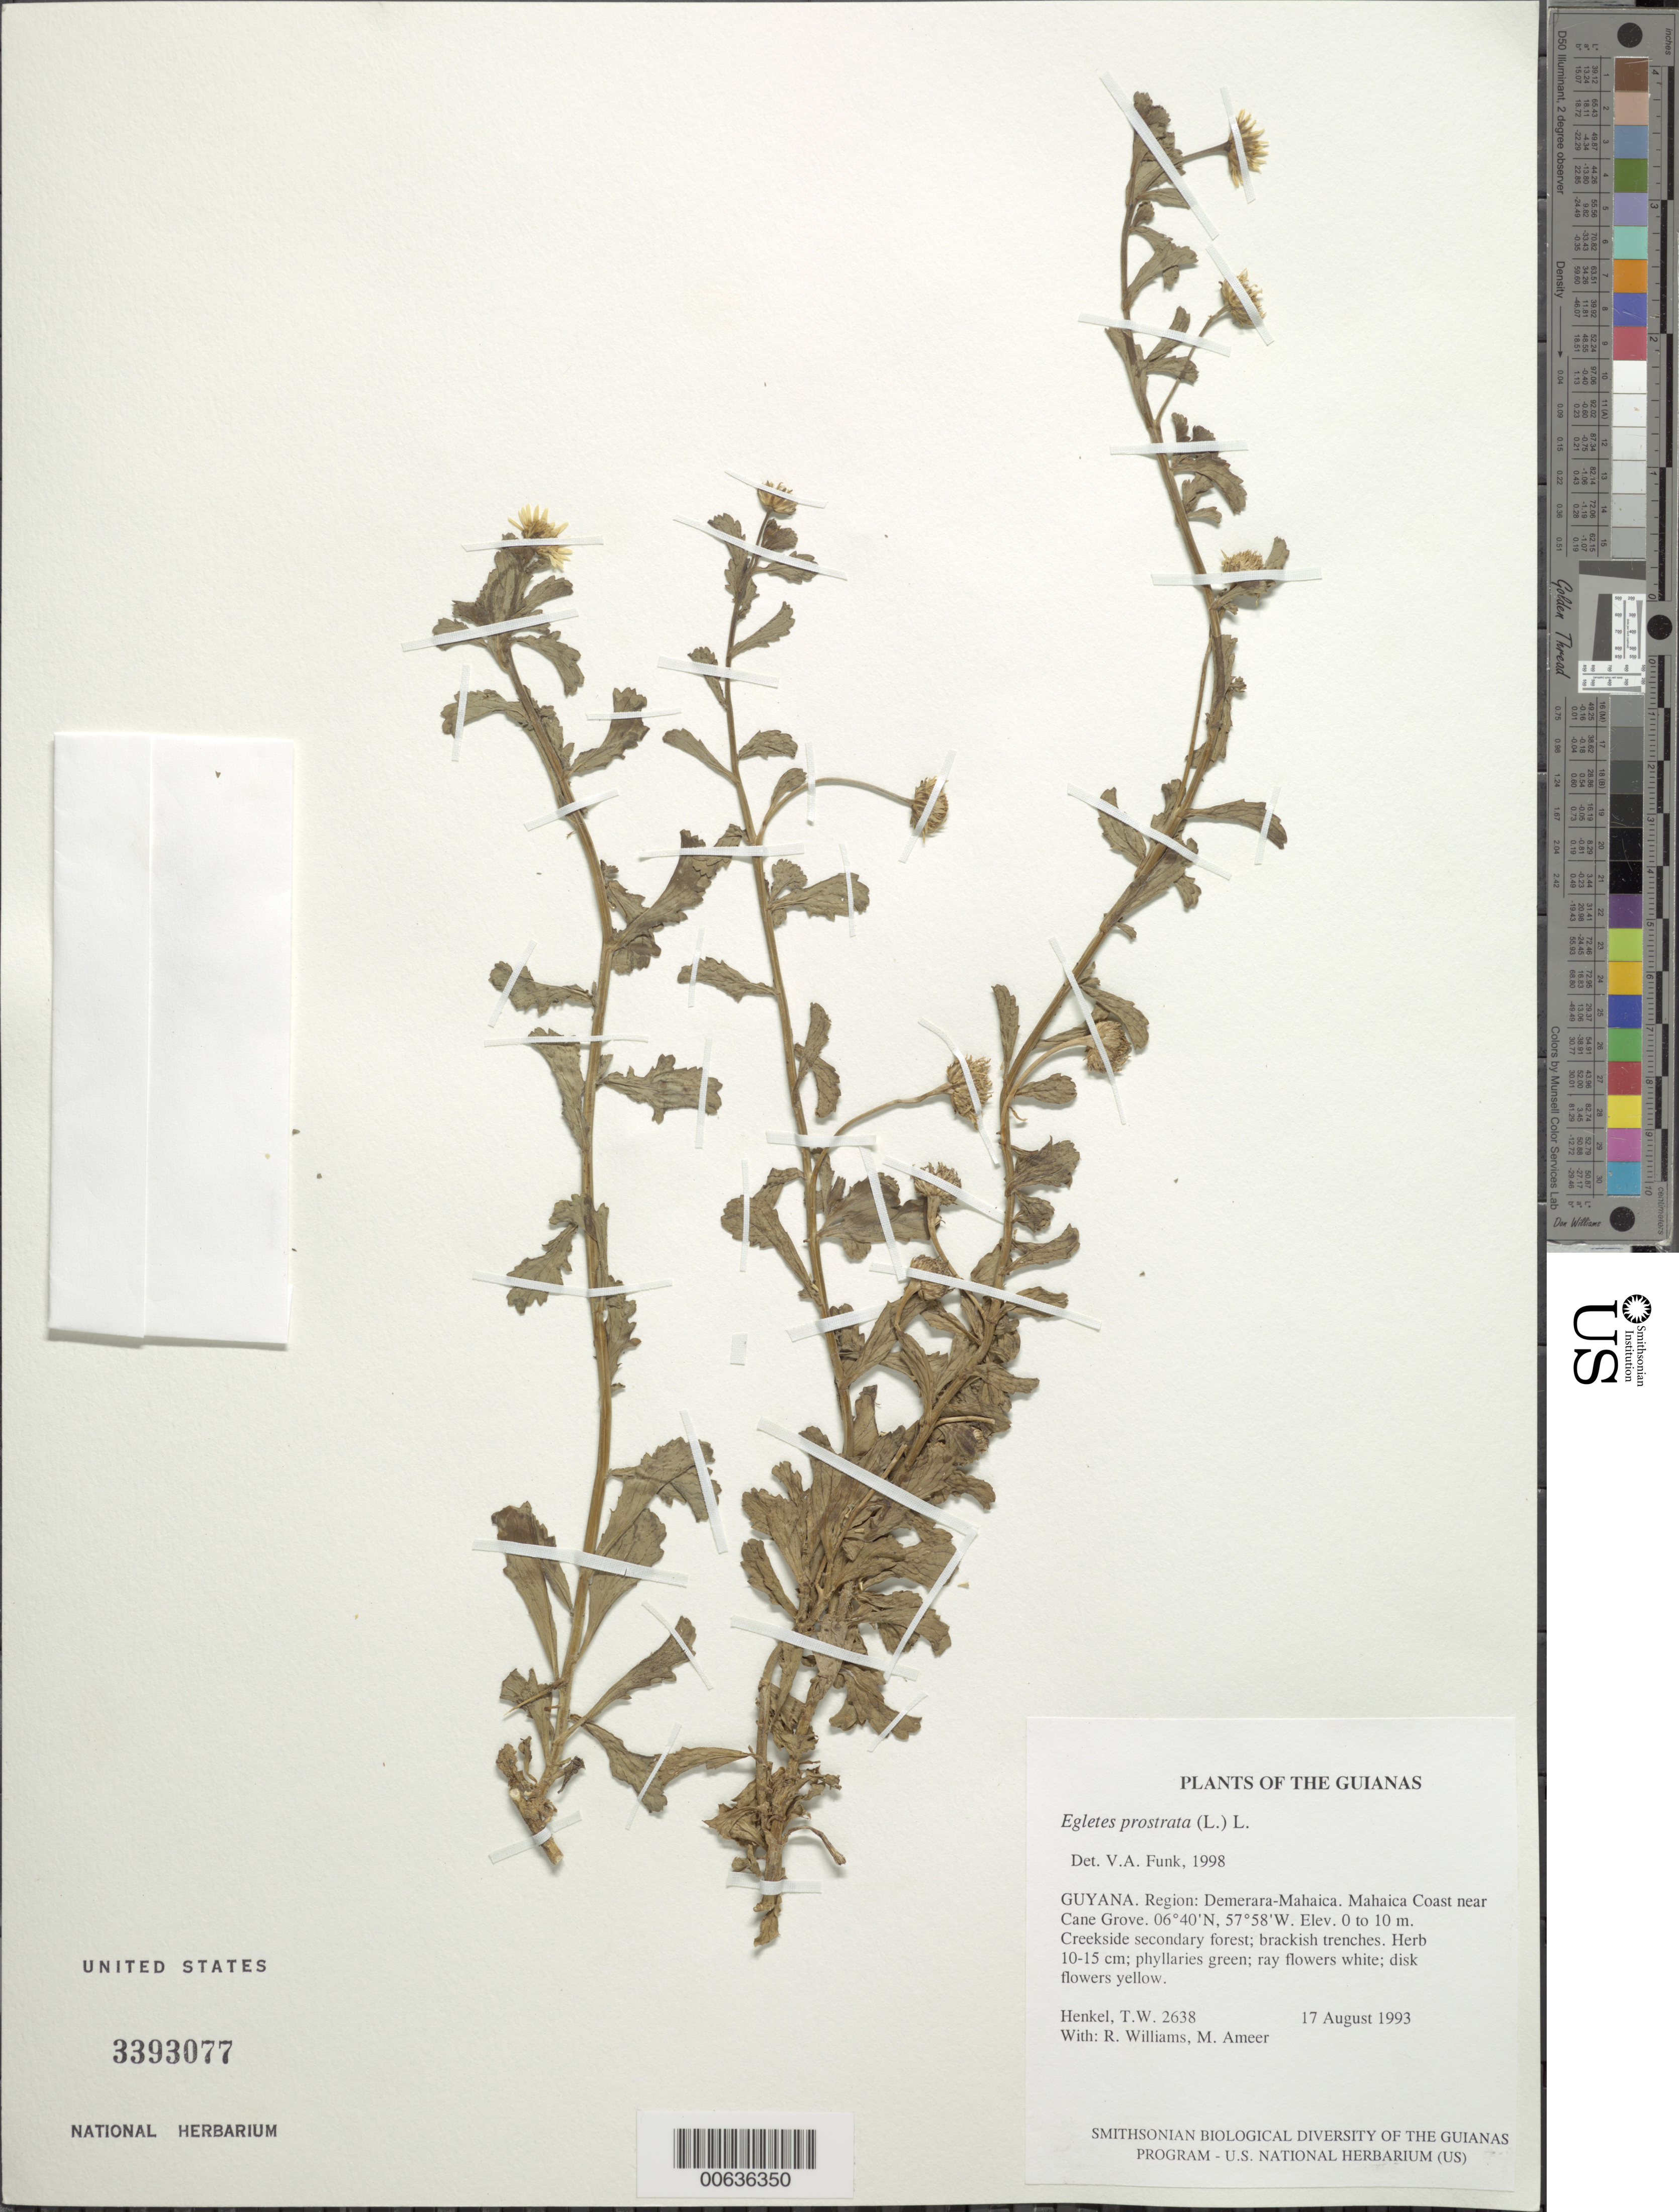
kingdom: Plantae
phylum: Tracheophyta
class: Magnoliopsida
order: Asterales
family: Asteraceae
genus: Egletes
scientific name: Egletes prostrata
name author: (Sw.) Kuntze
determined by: Funk, Vicki A., (BOT), Smithsonian Institution - National Museum of Natural History (UNITED STATES)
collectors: T. Henkel, R. Williams & M. Ameer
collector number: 2638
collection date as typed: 17 August 1993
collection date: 1993-08-17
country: Guyana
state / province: Demerara-Mahaica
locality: Mahaica Coast near Cane Grove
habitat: Creekside secondary forest; brackish trenches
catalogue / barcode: US 3393077